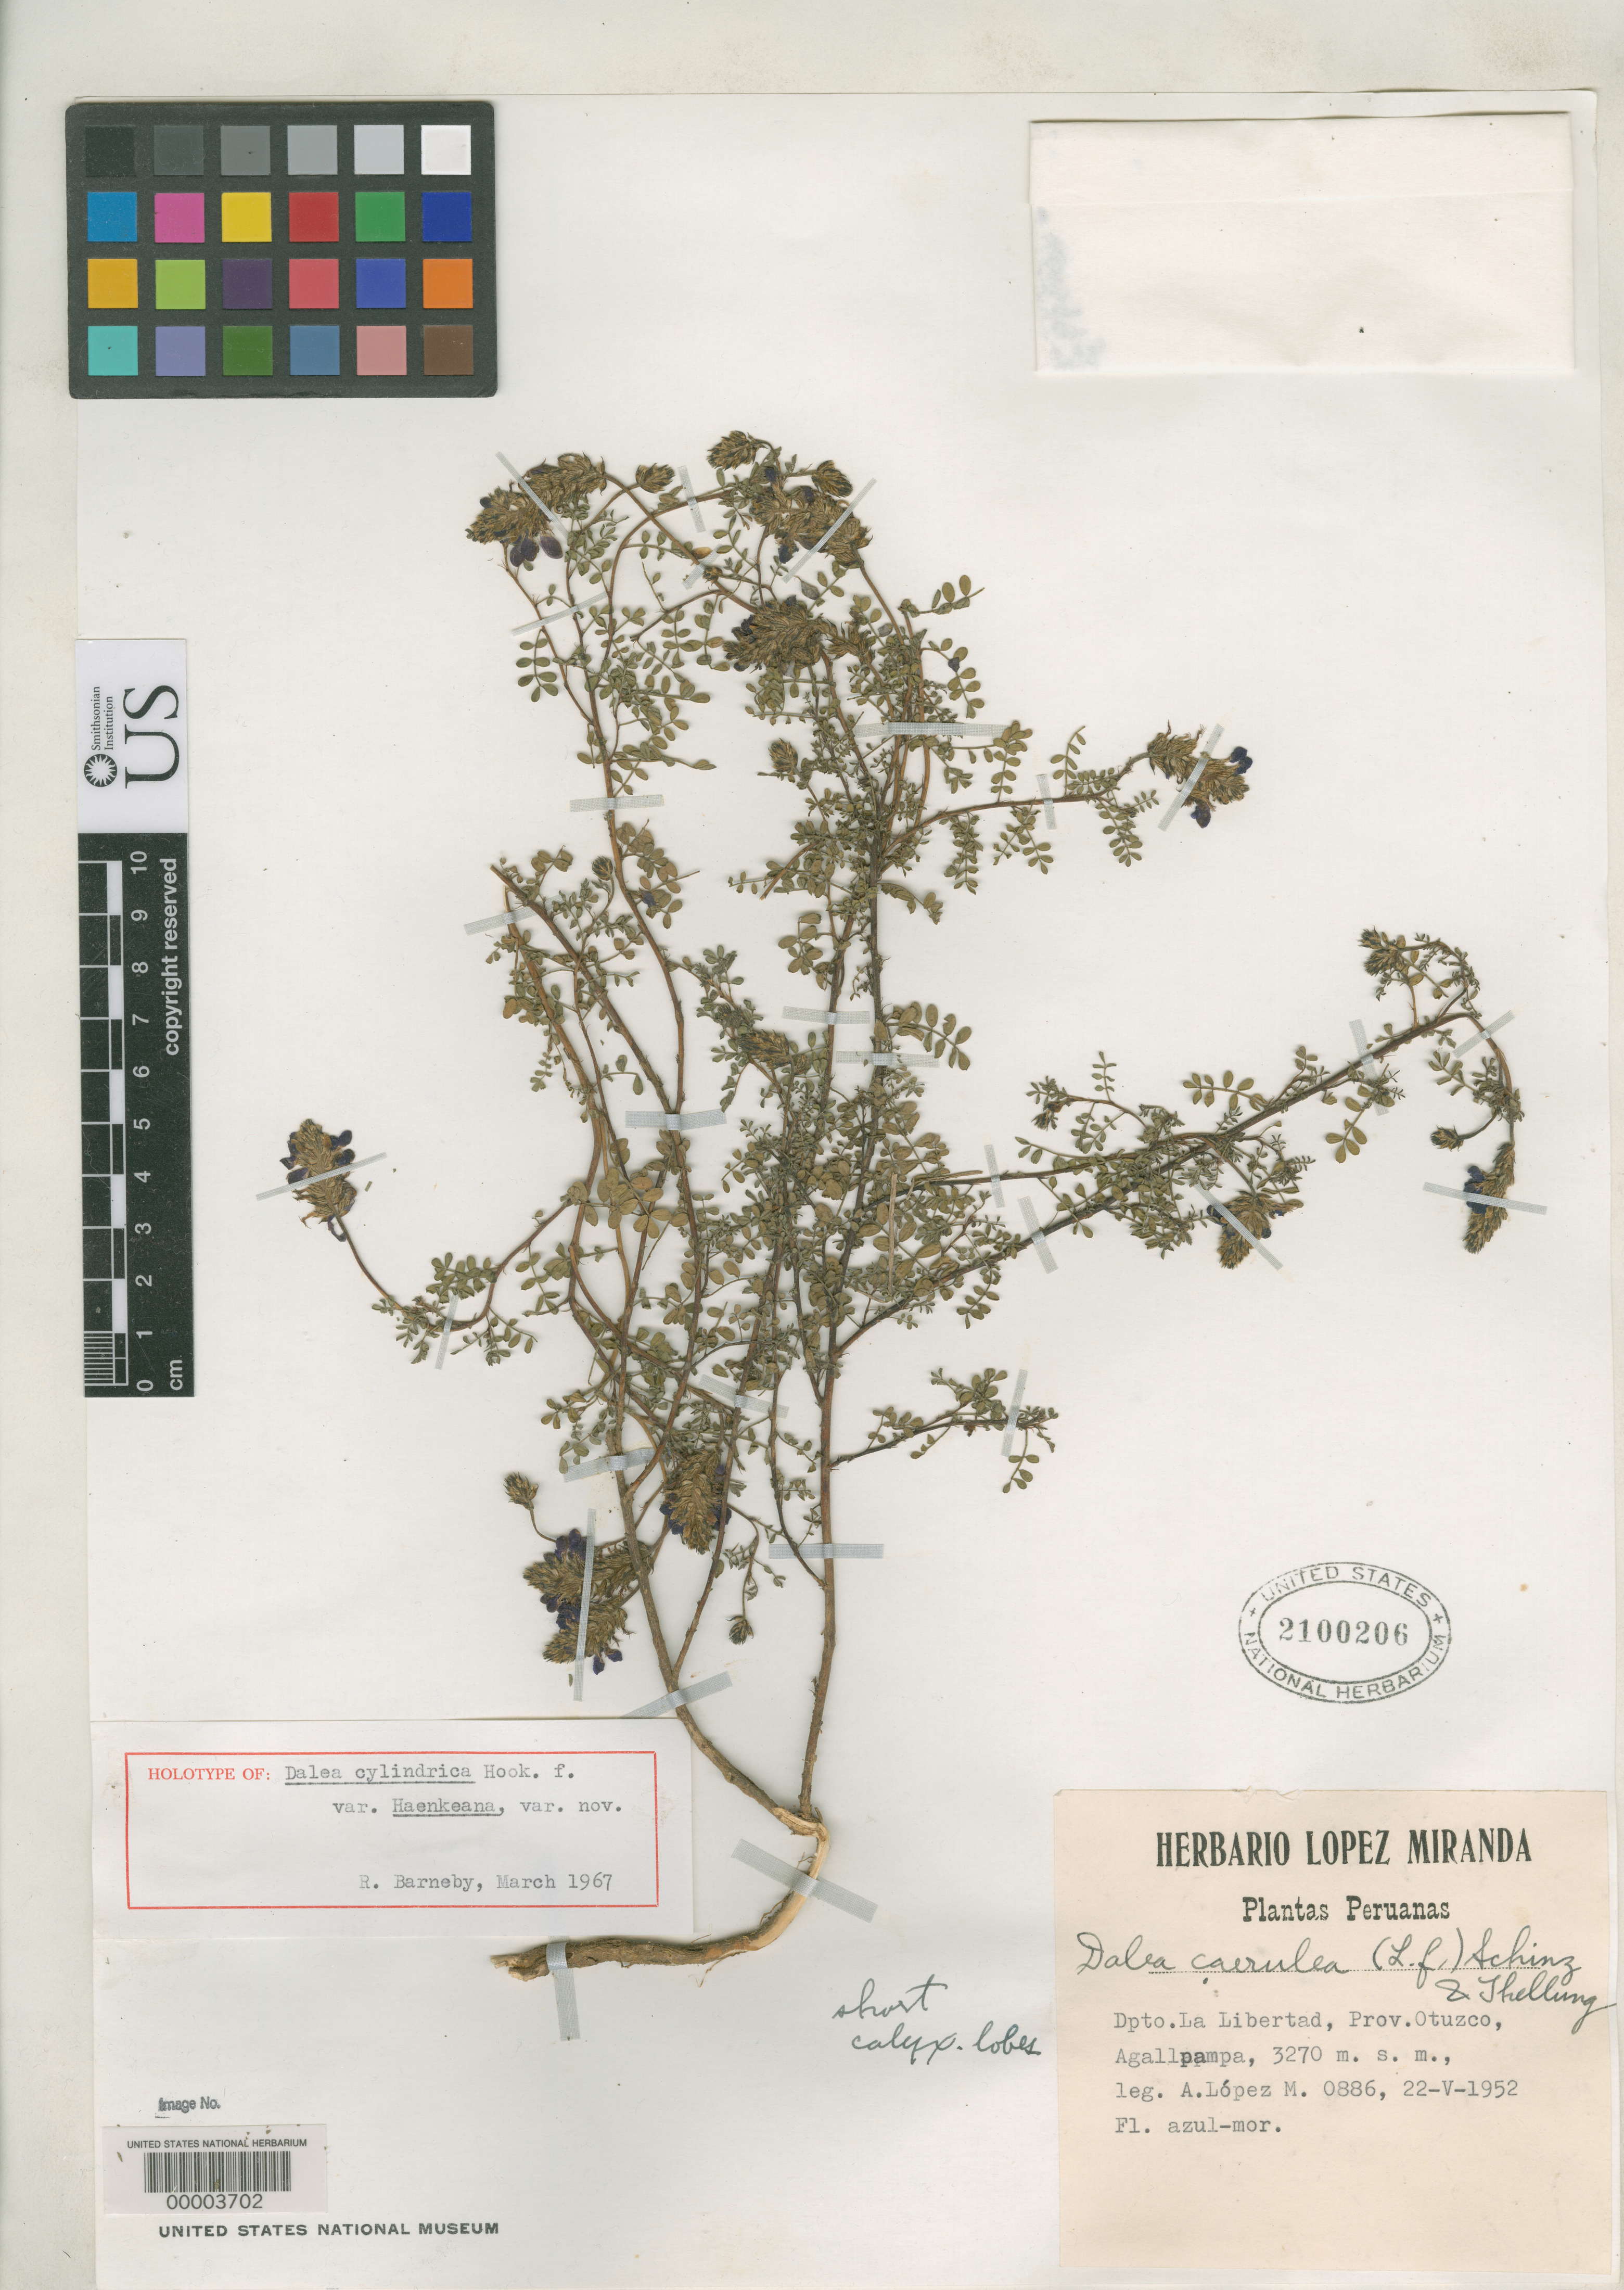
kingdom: Plantae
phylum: Tracheophyta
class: Magnoliopsida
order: Fabales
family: Fabaceae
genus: Dalea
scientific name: Dalea cylindrica var. haenkeana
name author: Barneby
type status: Holotype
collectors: A. López M.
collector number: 0886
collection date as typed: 22 May 1952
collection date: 1952-05-22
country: Peru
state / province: La Libertad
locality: Agallpampa.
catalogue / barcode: US 2100206